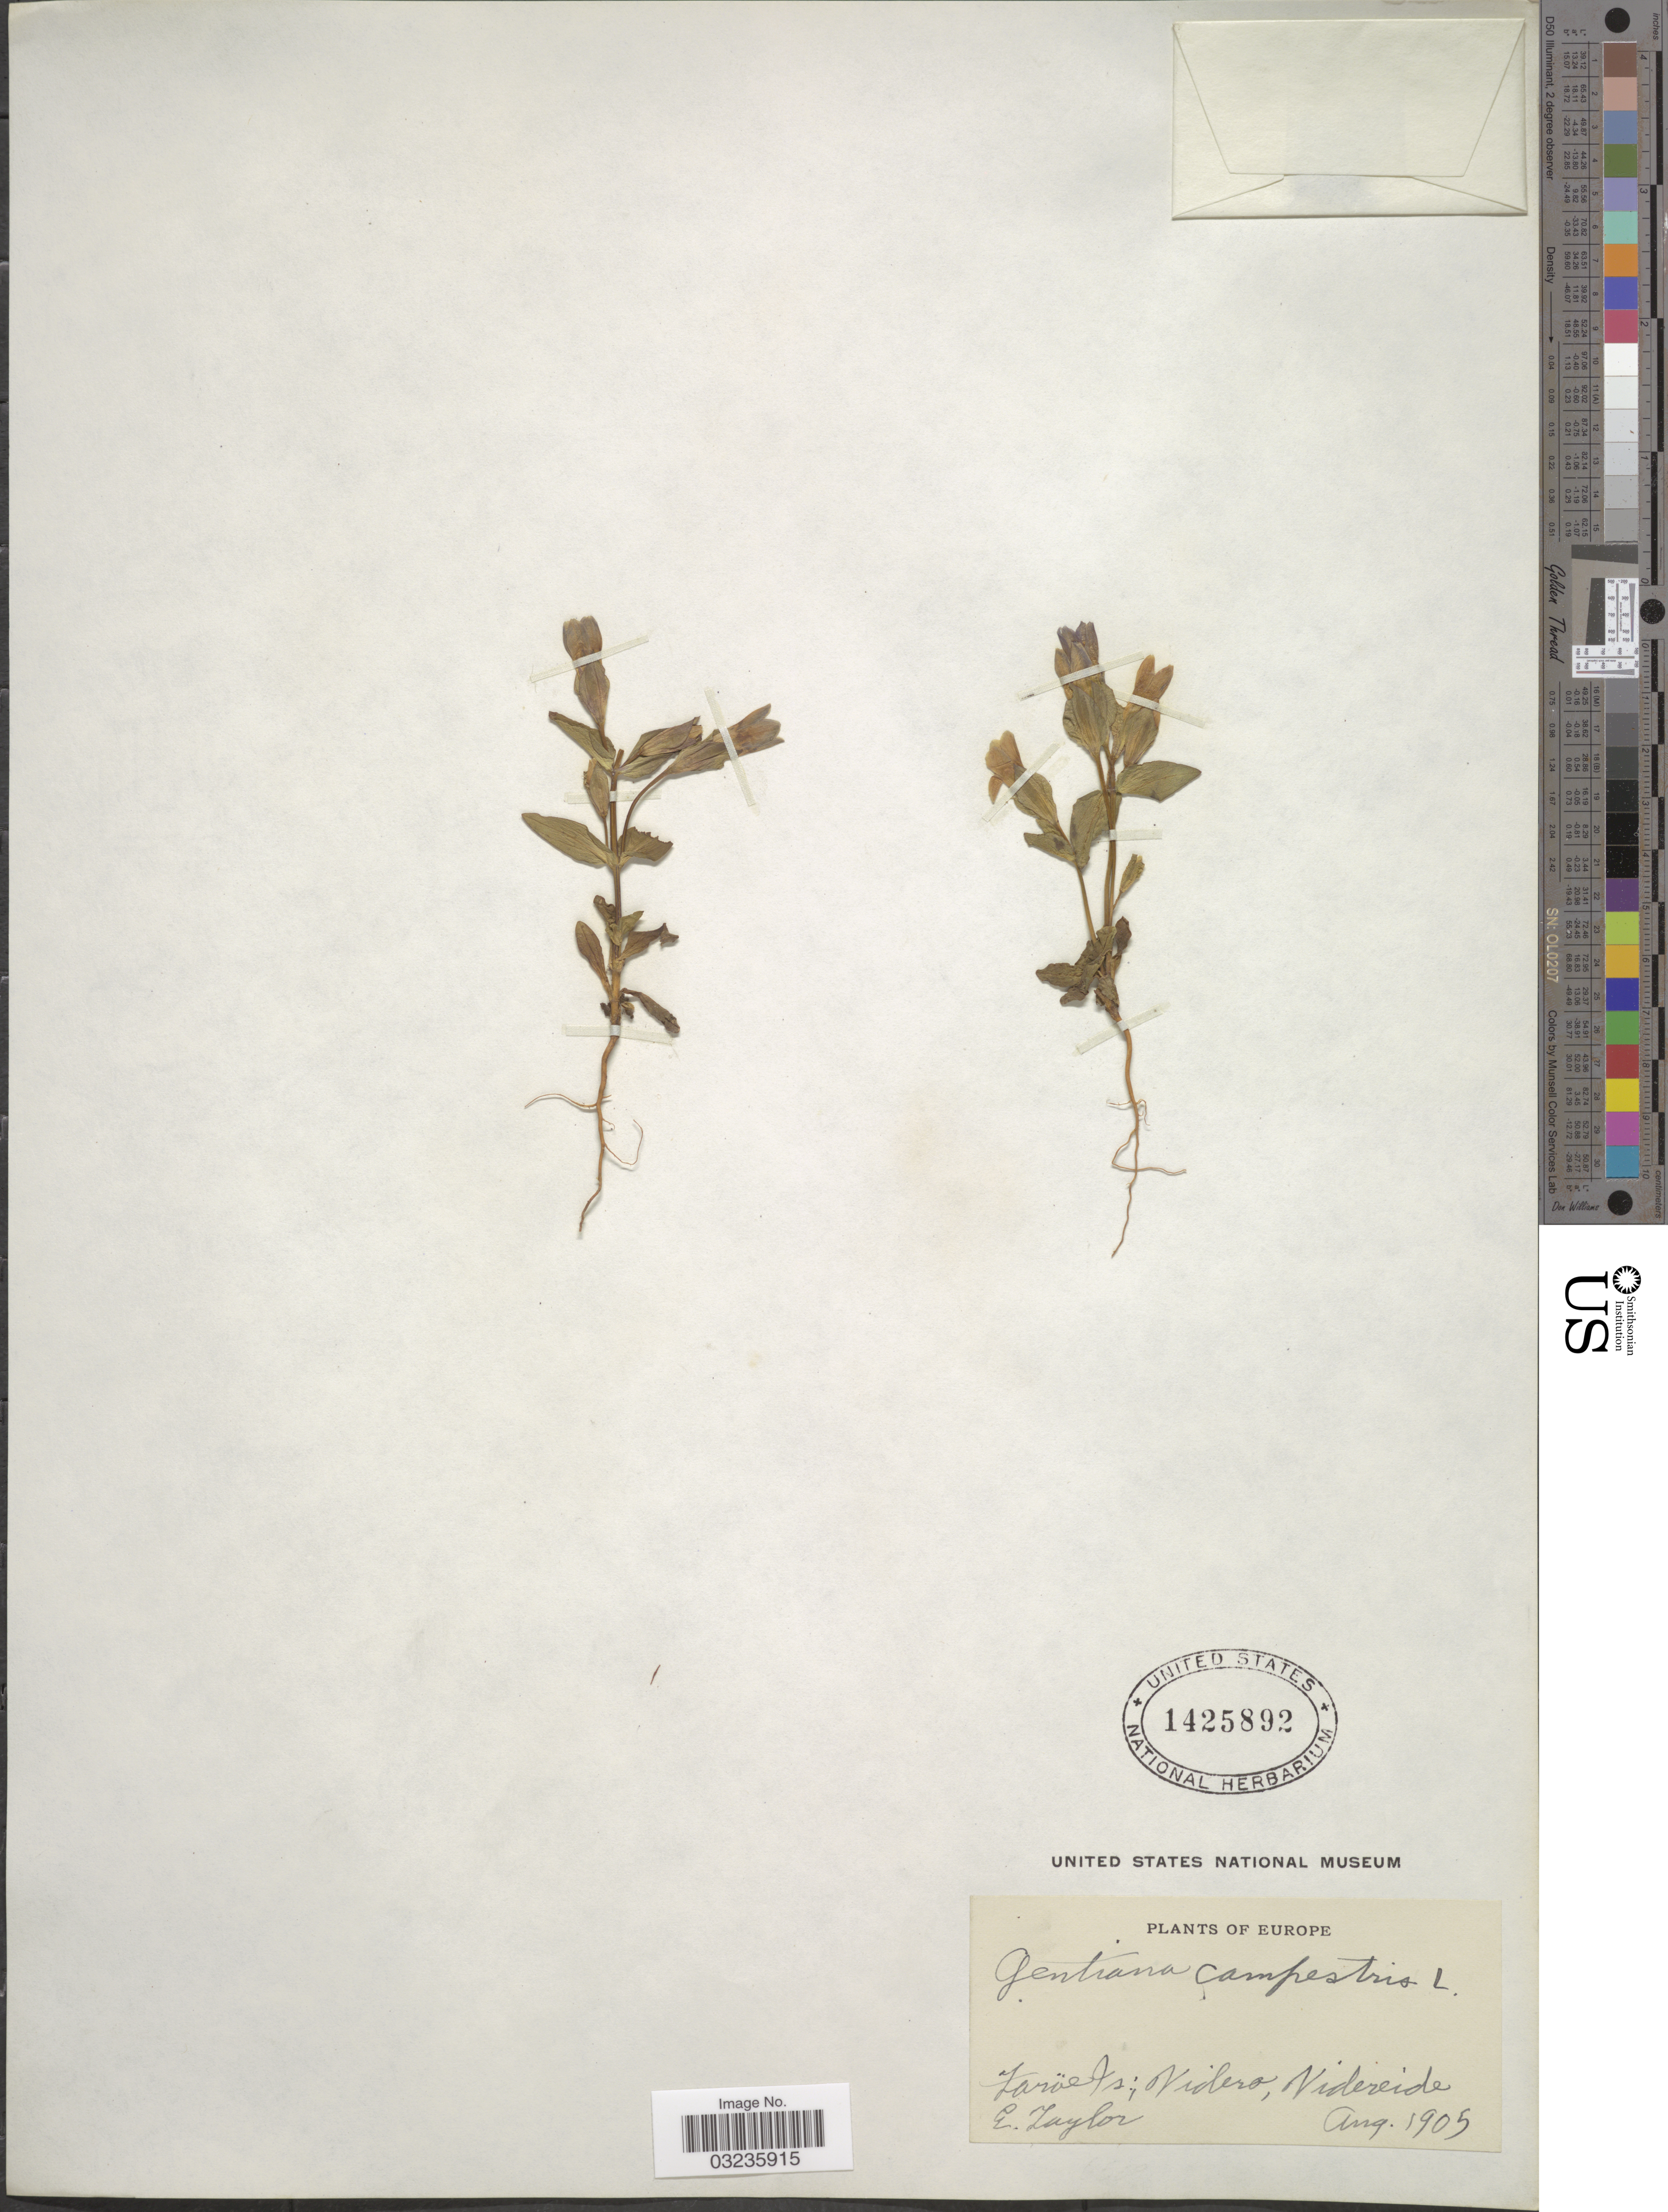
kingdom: Plantae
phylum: Tracheophyta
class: Magnoliopsida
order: Gentianales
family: Gentianaceae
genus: Gentiana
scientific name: Gentiana campestris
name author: L.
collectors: E. Taylor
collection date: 1905-08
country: Faroe Islands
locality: Faröe Is.; Videro, Videreide.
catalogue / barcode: US 1425892